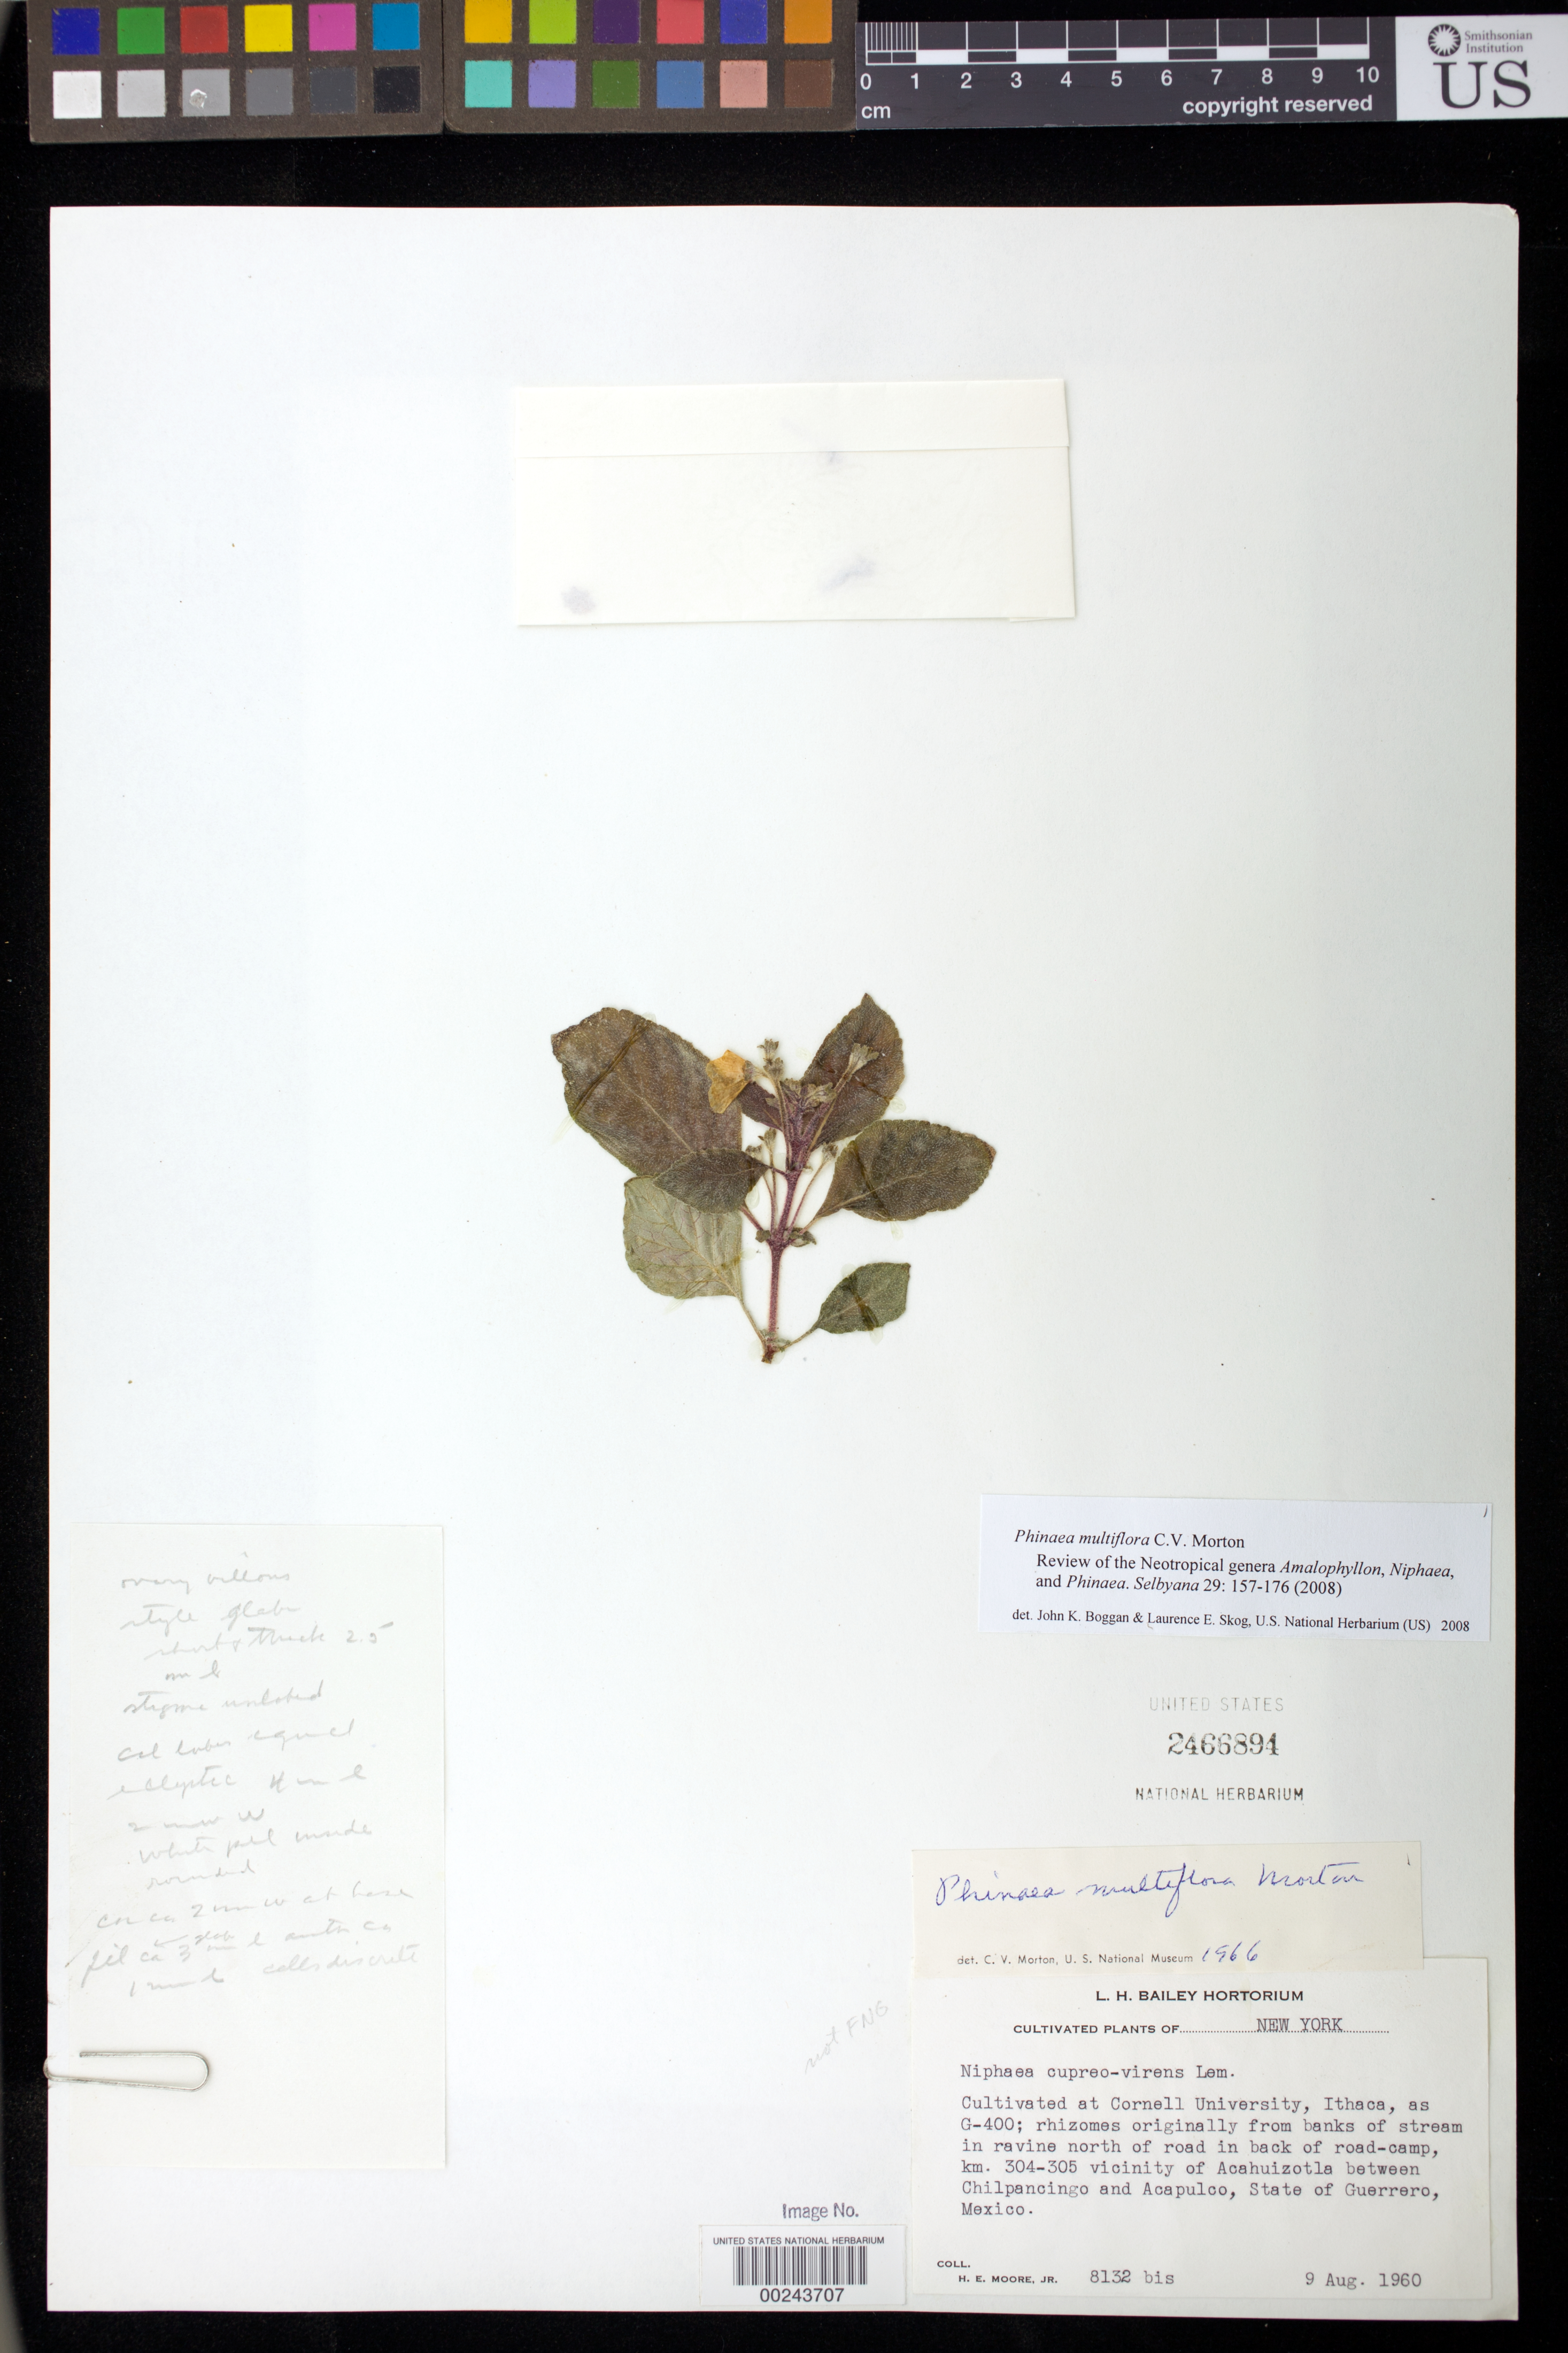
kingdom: Plantae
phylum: Tracheophyta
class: Magnoliopsida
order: Lamiales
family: Gesneriaceae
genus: Phinaea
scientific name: Phinaea multiflora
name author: C.V. Morton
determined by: Boggan, J. K.; Skog, L. E.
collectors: H. E. Moore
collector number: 8132 bis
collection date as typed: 09 Aug 1960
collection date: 1960-08-09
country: United States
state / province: New York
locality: Cultivated at Cornell University, Ithaca [NY]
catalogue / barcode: US 2466894